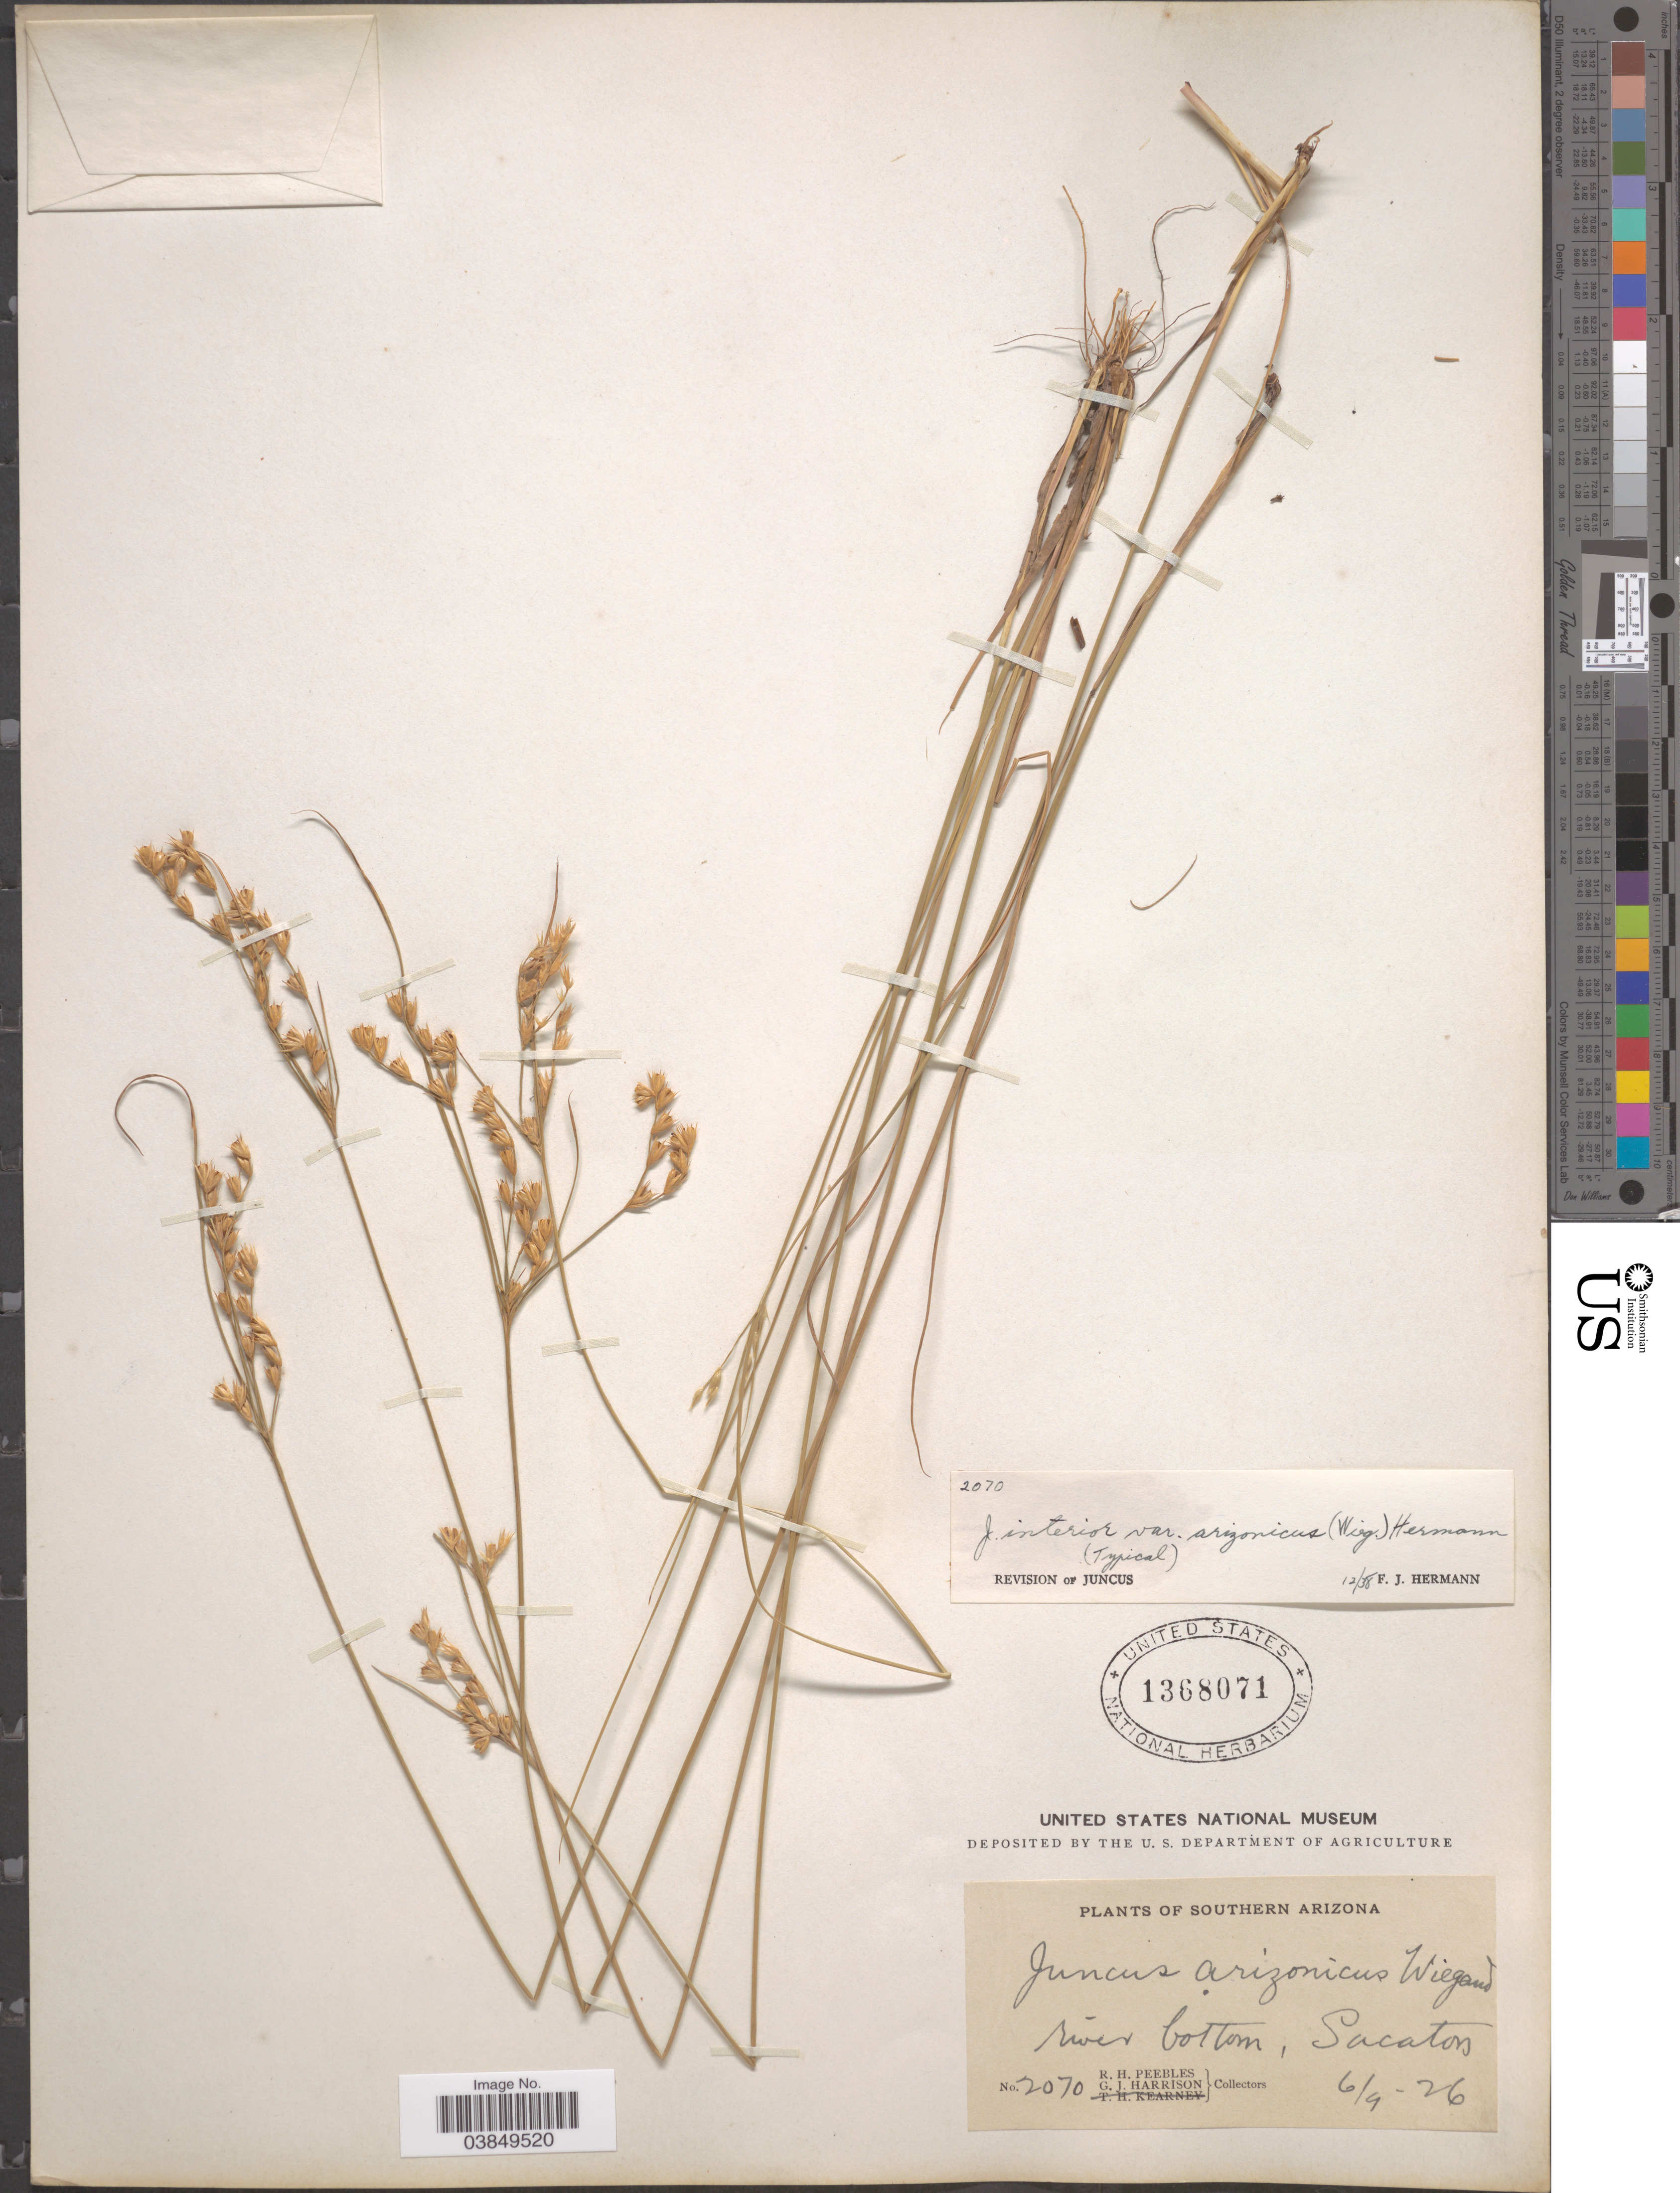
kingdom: Plantae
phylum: Tracheophyta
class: Liliopsida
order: Poales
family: Juncaceae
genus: Juncus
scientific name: Juncus arizonicus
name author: Wiegand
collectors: R. H. Peebles & G. J. Harrison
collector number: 2070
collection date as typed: Transcribed d/m/y: 9/6/26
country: United States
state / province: Arizona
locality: Southern Arizona. River bottom, Sacaton.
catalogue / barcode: US 1368071